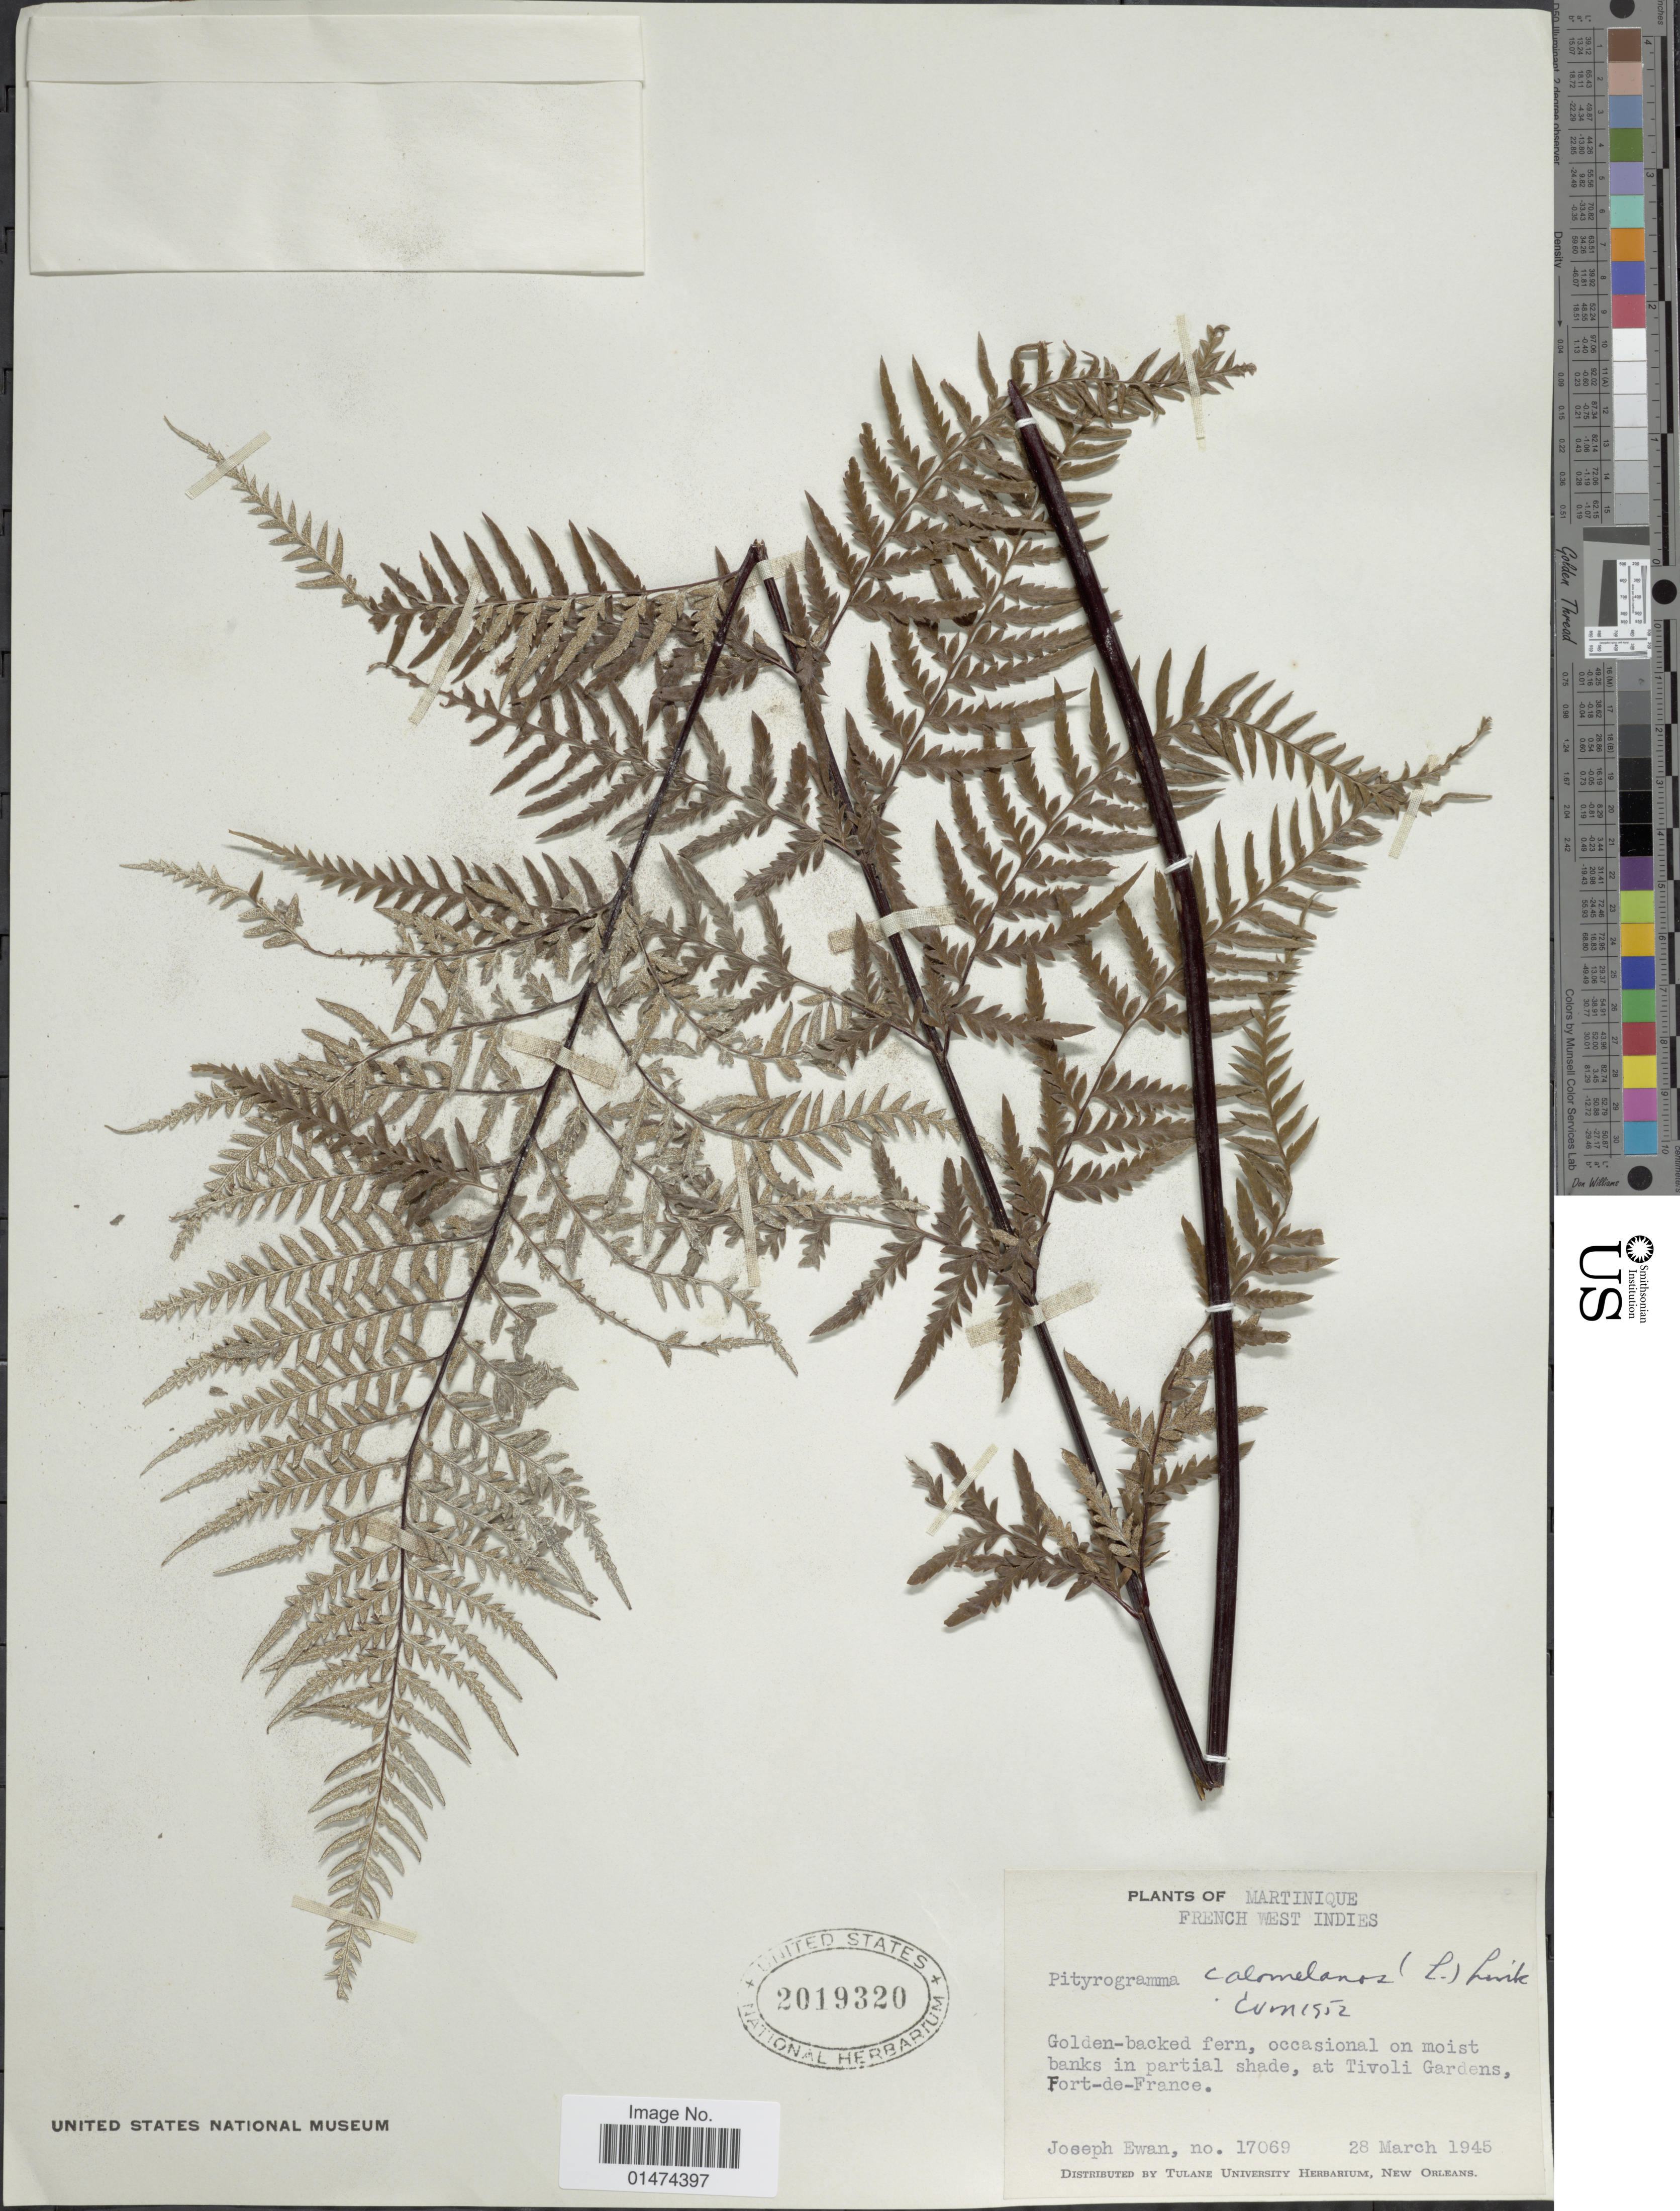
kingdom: Plantae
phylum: Tracheophyta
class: Polypodiopsida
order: Polypodiales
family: Pteridaceae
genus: Pityrogramma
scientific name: Pityrogramma calomelanos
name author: (L.) Link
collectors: J. A. Ewan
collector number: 17069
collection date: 1945-03-28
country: Martinique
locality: Plants of Martinique, Frence West Indies, Golden backed fern, occasional on moist banks in partial shade, at Tivoli Gardens, Fort de France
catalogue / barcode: US 2019320